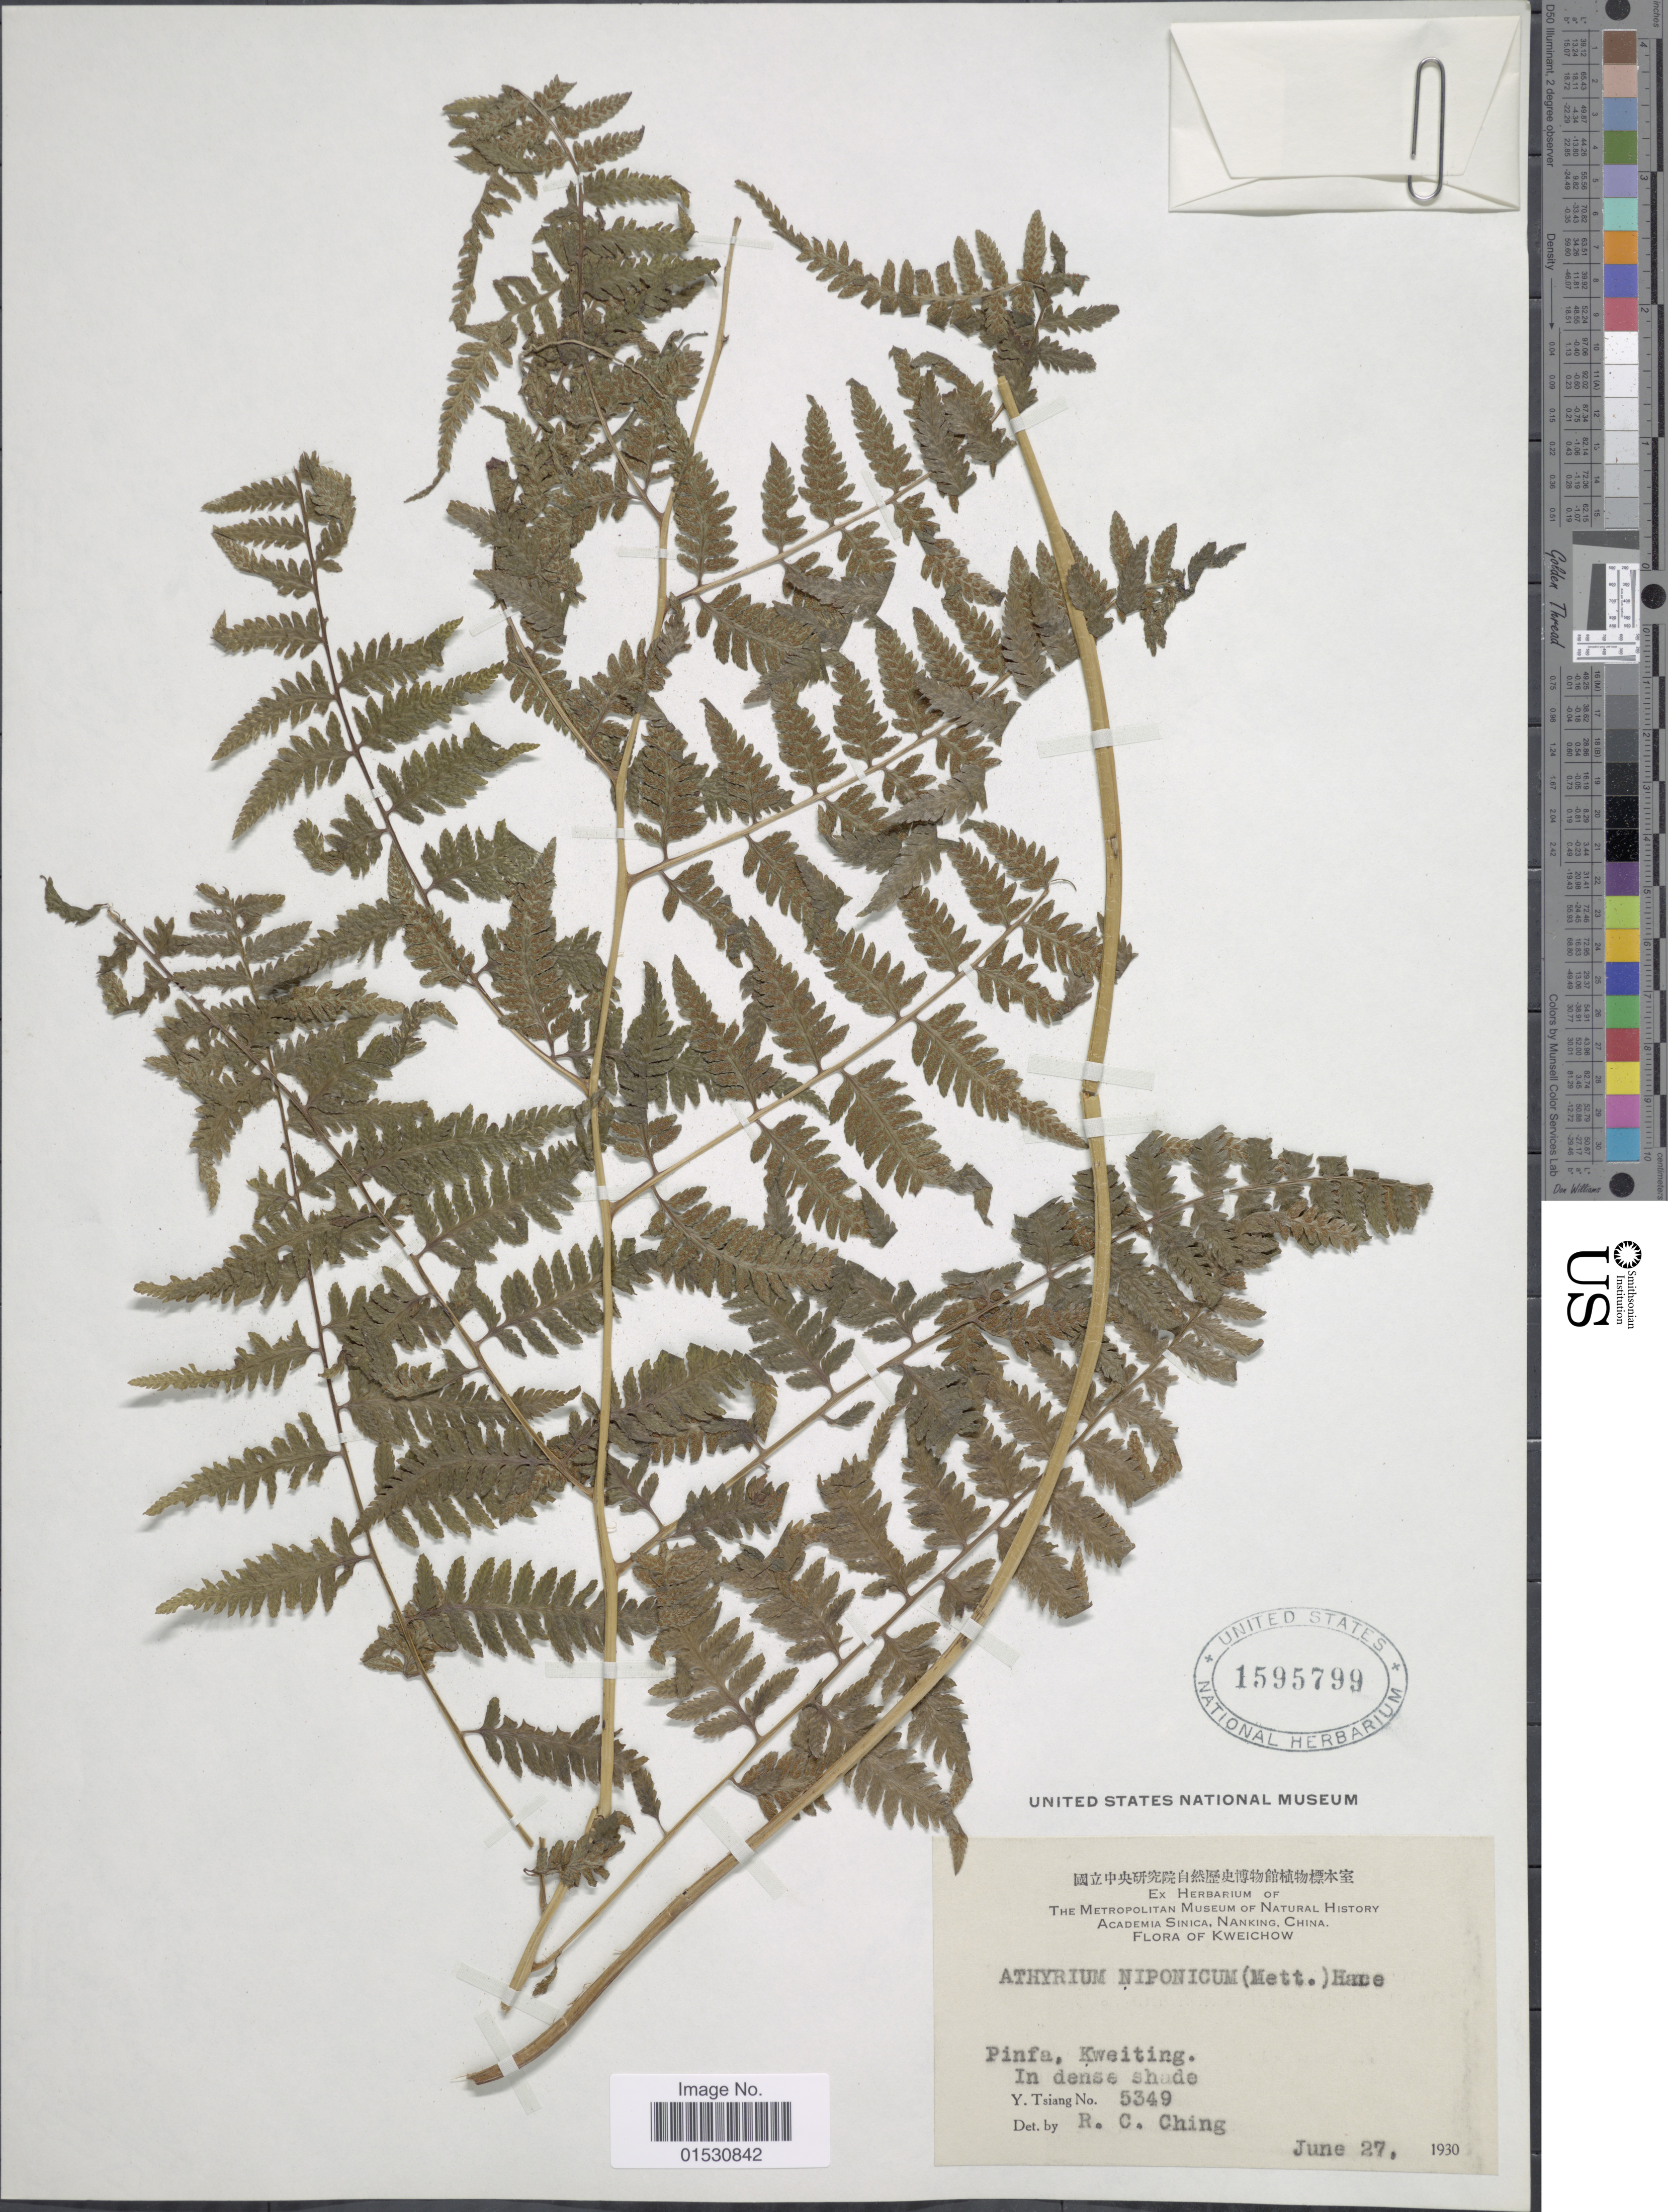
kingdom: Plantae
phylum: Tracheophyta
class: Polypodiopsida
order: Polypodiales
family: Athyriaceae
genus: Athyrium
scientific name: Athyrium nipponicum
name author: (Mett.) Hance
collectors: Y. Tsiang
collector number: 5349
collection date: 1930-06-27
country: China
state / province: Guizhou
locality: Kweichow. Pinfa, Kweiting.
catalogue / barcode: US 1595799